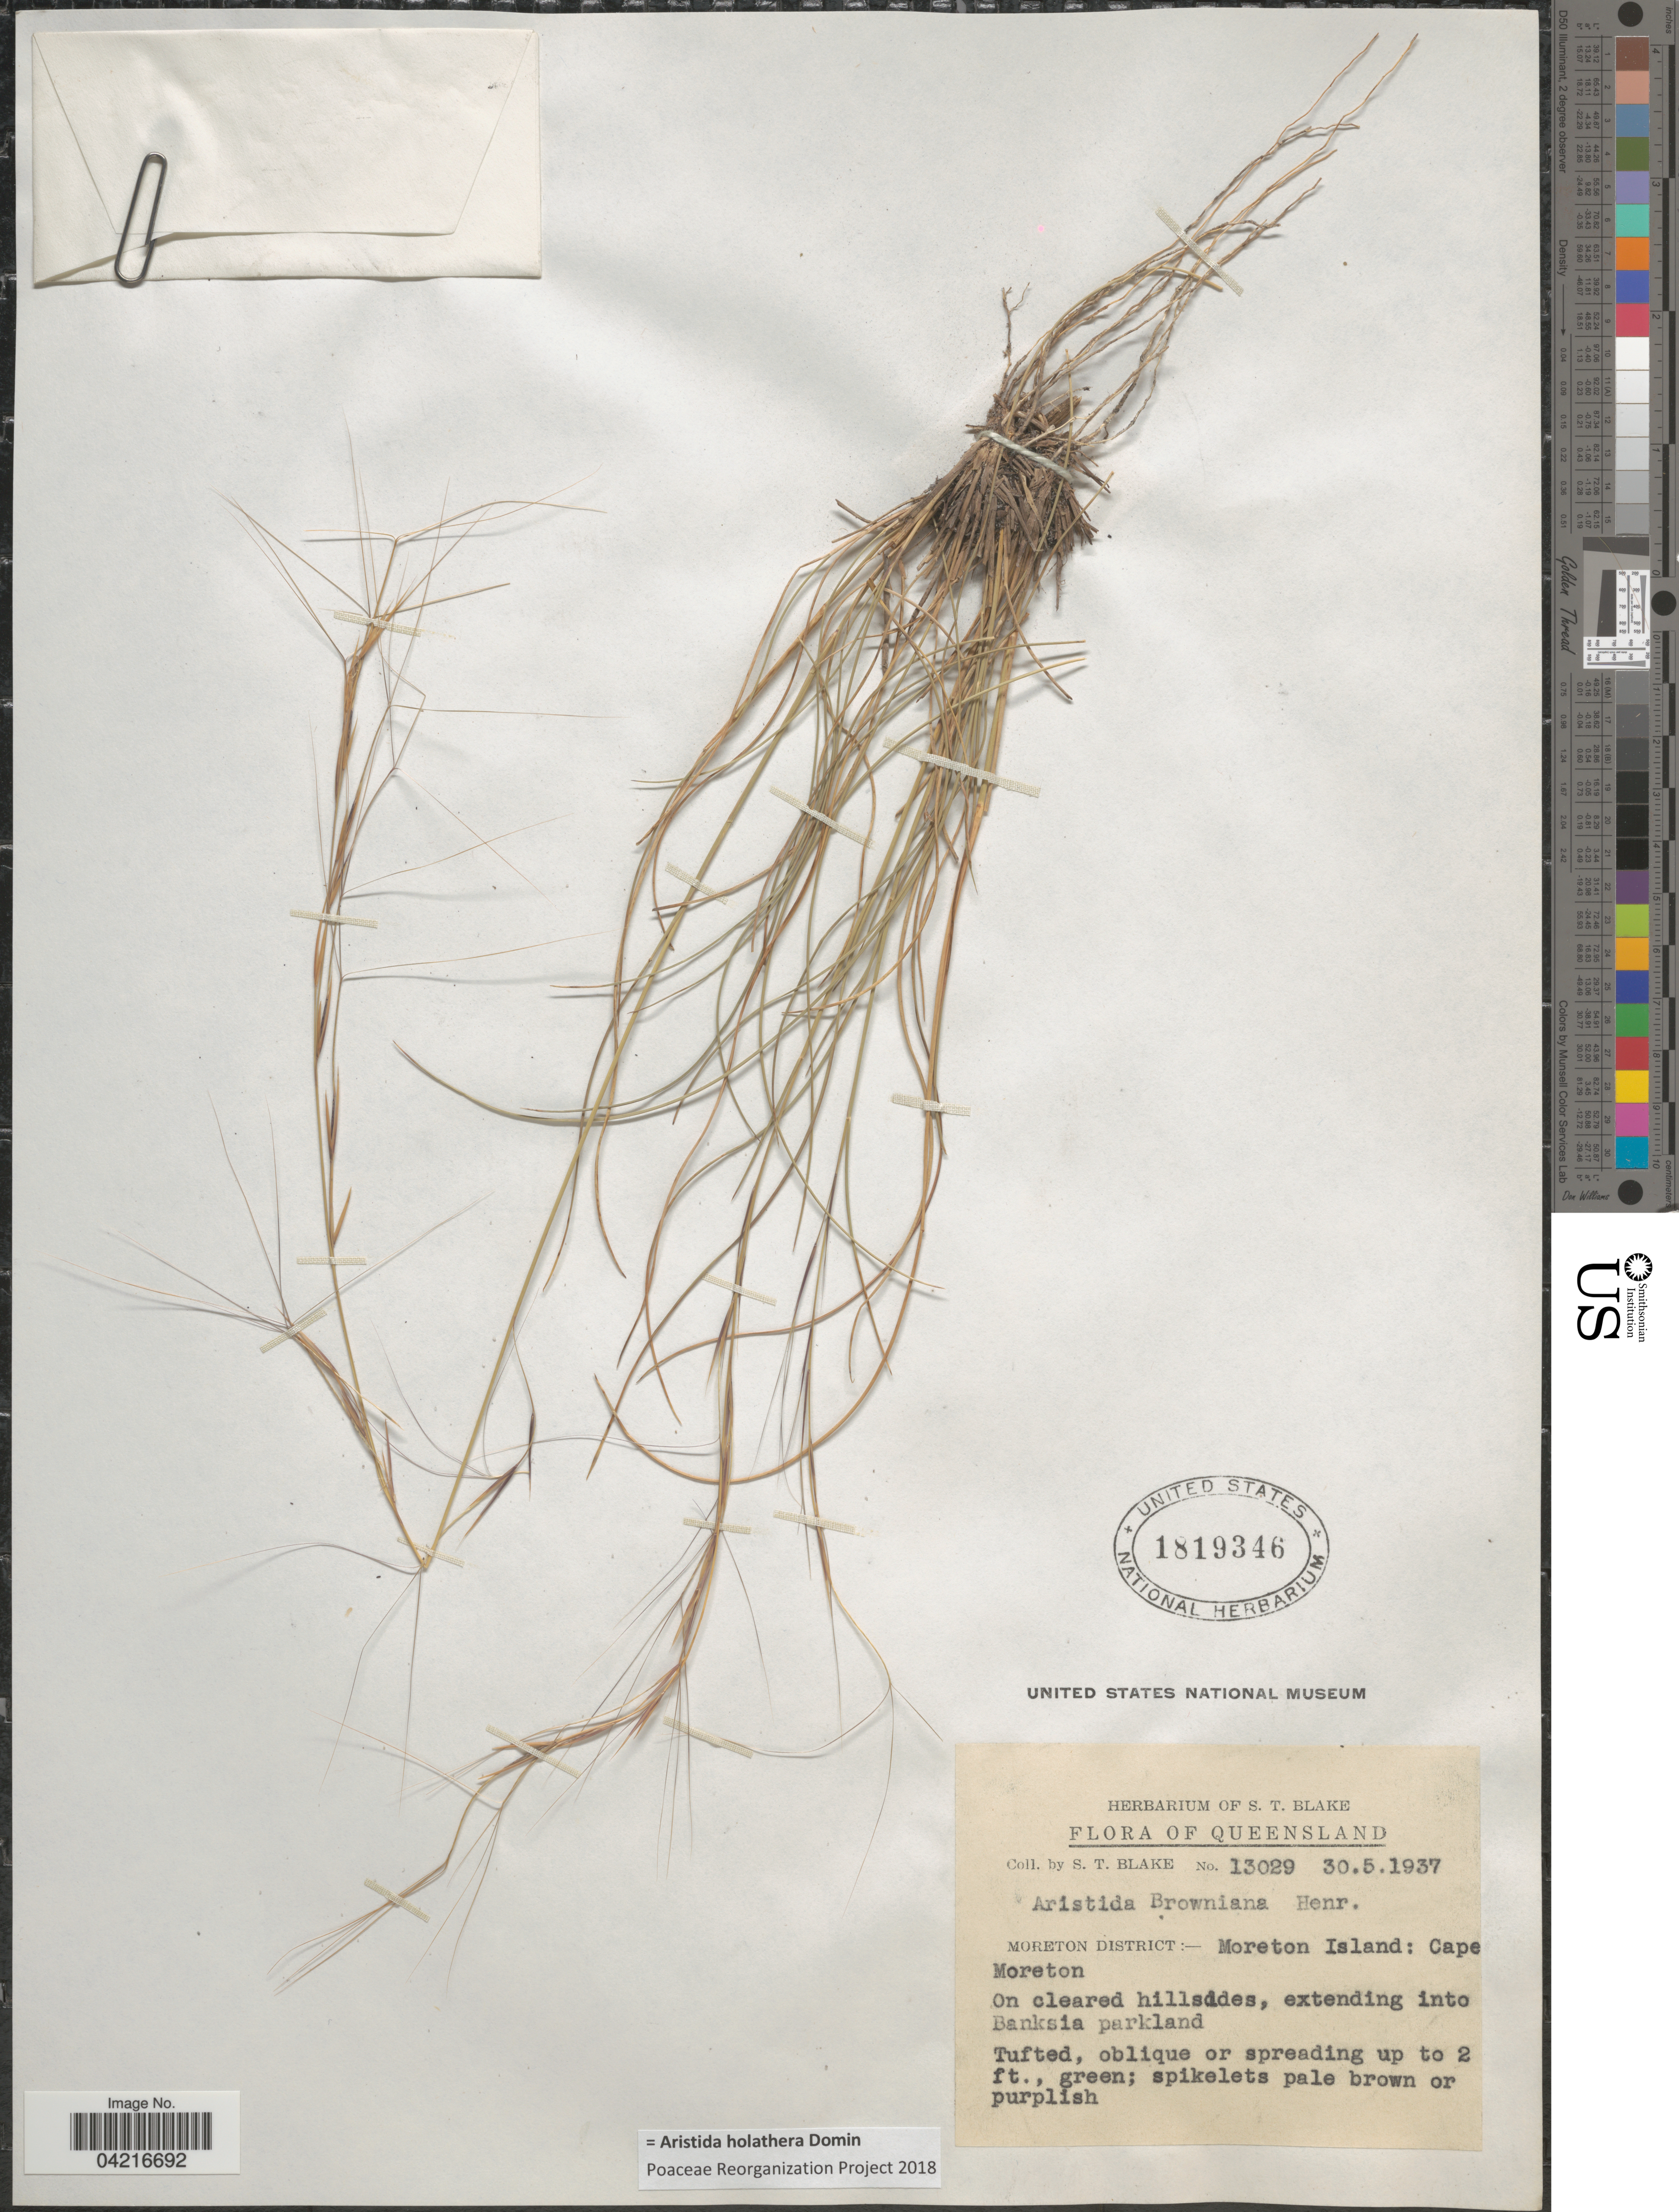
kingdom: Plantae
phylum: Tracheophyta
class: Liliopsida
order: Poales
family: Poaceae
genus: Aristida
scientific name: Aristida holathera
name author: Domin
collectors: S. T. Blake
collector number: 13029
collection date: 1937-05-30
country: Australia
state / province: Queensland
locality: Moreton District:- Moreton Island: Cape Moreton. On cleared hillsides, extending into Banksia parkland.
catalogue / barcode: US 1819346